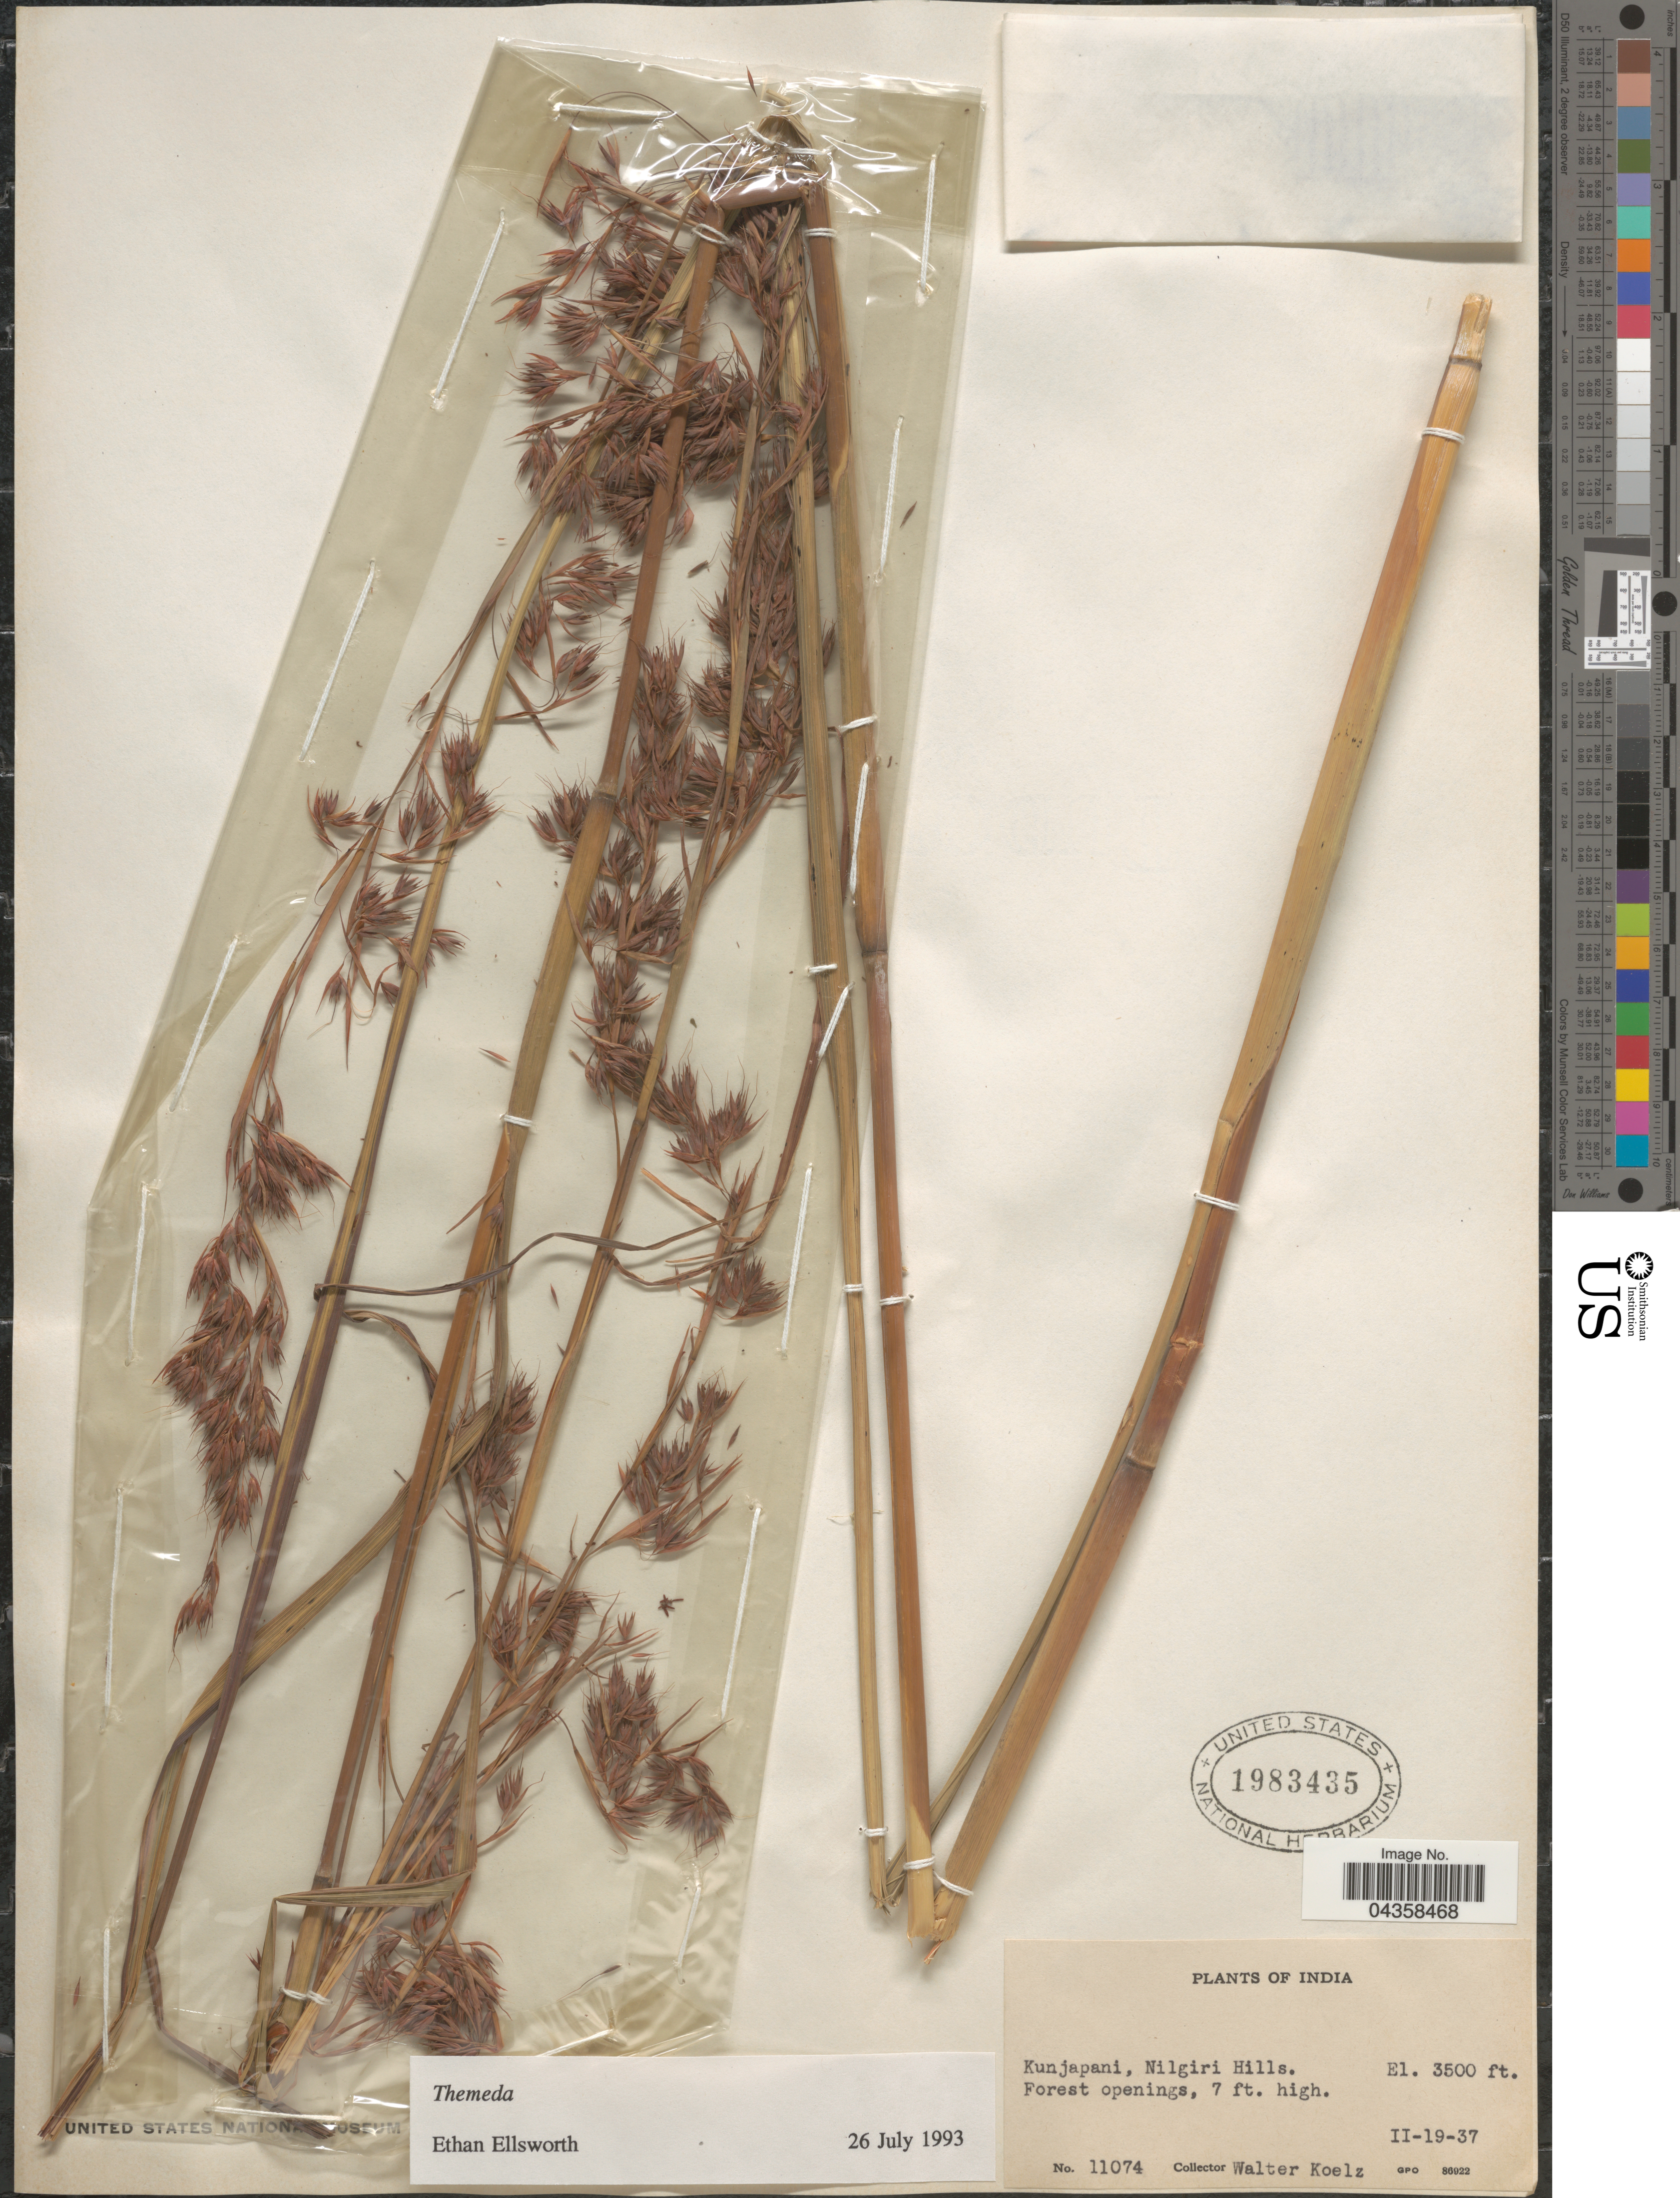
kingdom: Plantae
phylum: Tracheophyta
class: Liliopsida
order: Poales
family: Poaceae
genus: Themeda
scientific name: Themeda sp.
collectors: W. N. Koelz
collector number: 11074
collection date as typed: Transcribed d/m/y: 19/2/37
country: India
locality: Kunjapani, Nilgiri Hills. Forest openings.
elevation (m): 1067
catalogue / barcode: US 1983435